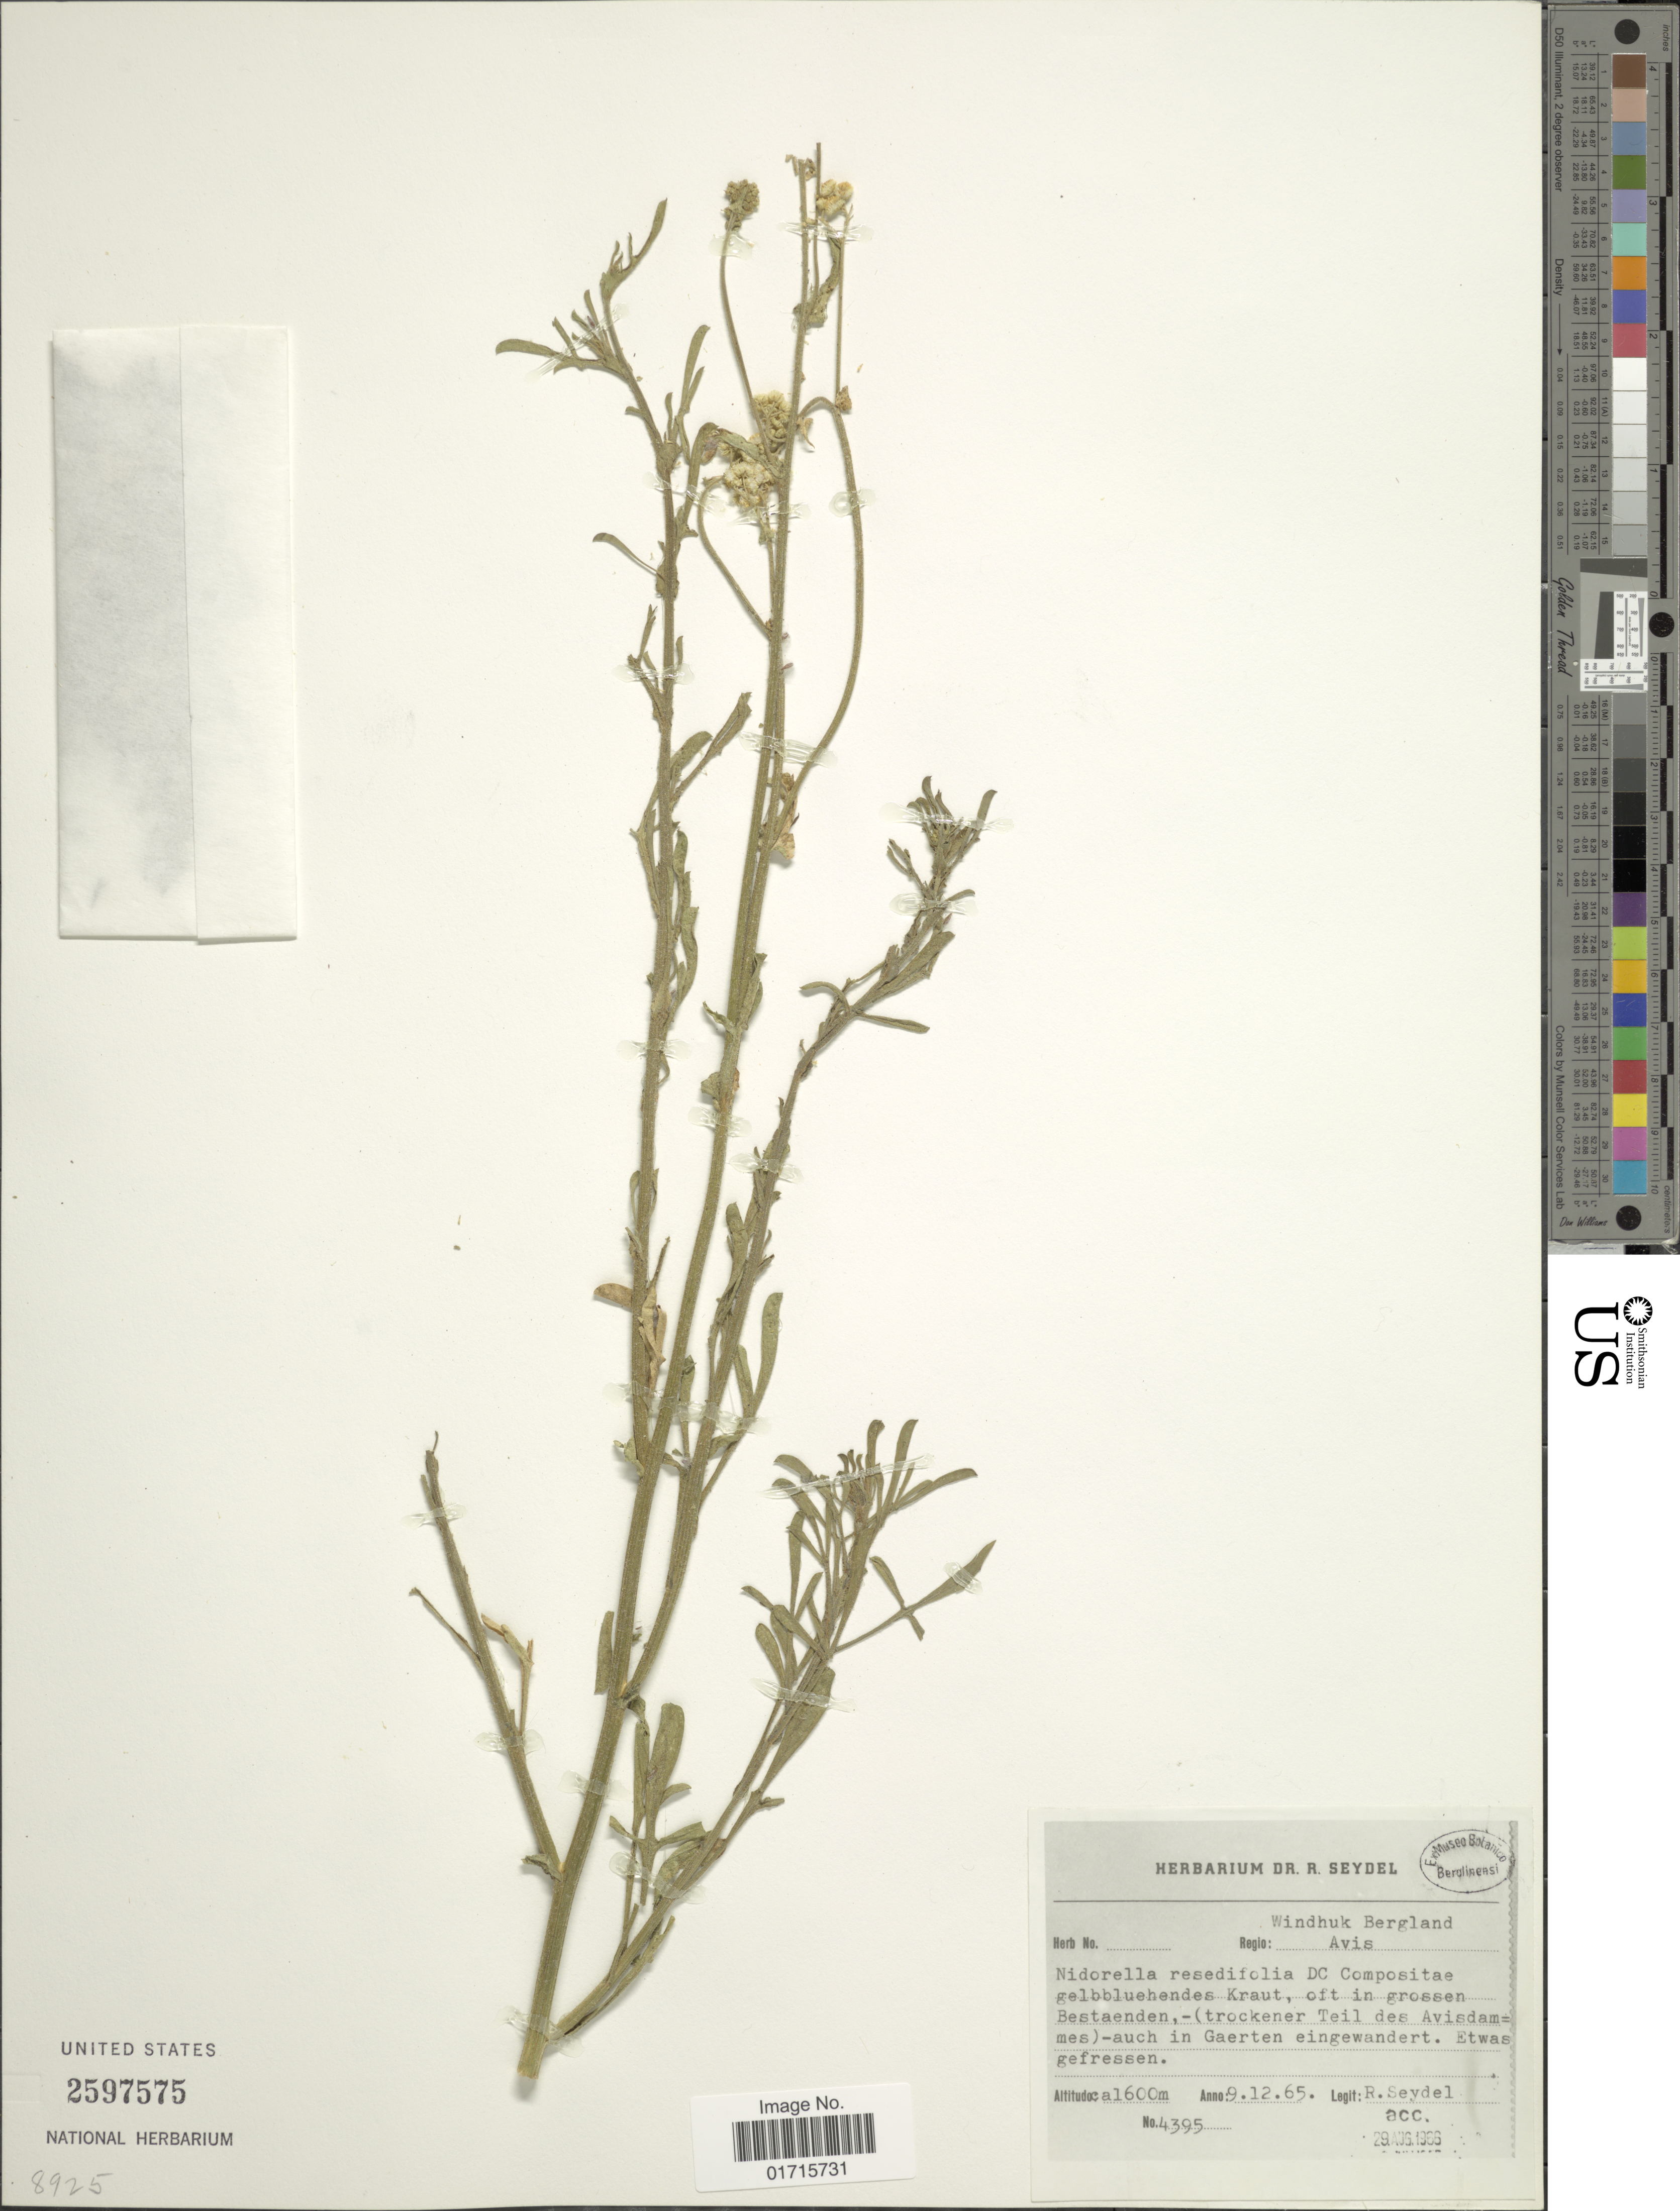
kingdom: Plantae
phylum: Tracheophyta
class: Magnoliopsida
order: Asterales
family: Asteraceae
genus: Nidorella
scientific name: Nidorella resedifolia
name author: DC.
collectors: R. Seydel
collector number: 4395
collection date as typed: Transcribed d/m/y: 9/12/65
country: Namibia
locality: Windhuk Bergland. Regio: Avis.oft in grossen Bestaenden, -(trockener Teil des Avisdammes)-auch in Gaerten eingewandert. Etwas gefressen.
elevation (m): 1600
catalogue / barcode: US 2597575